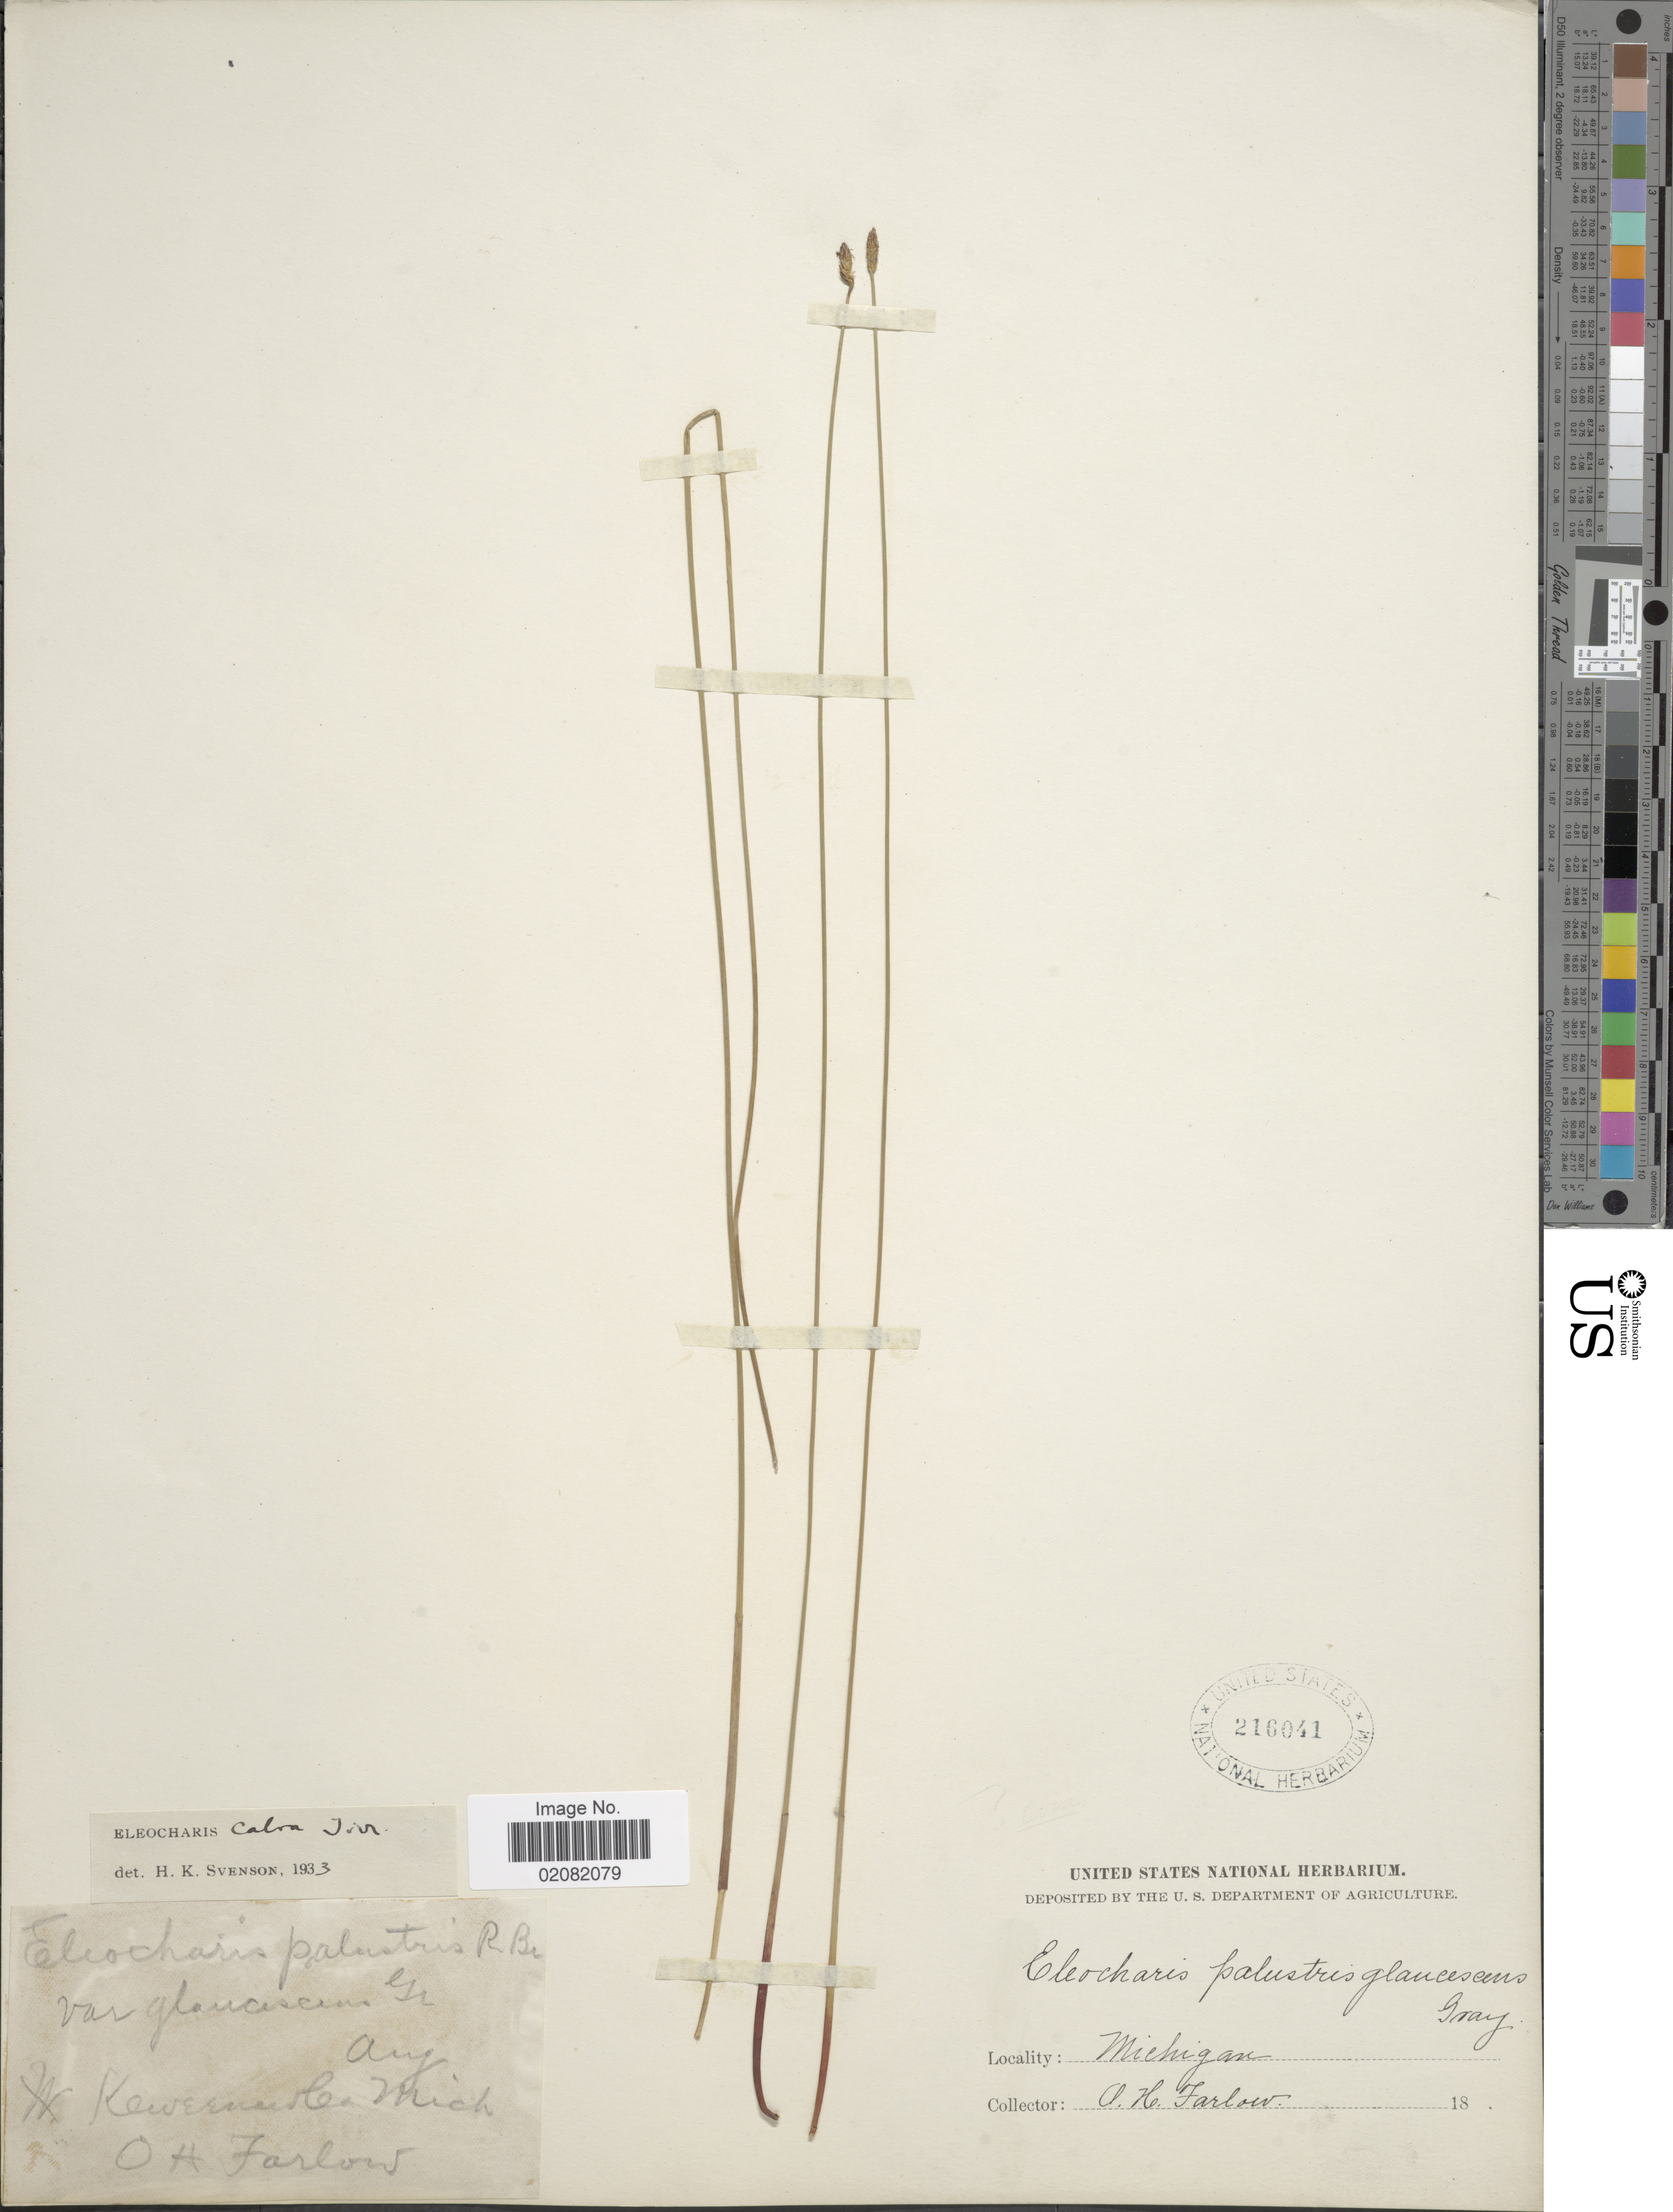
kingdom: Plantae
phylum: Tracheophyta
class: Liliopsida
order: Poales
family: Cyperaceae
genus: Eleocharis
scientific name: Eleocharis erythropoda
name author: Steud.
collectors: O. Farlow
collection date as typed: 18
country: United States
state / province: Michigan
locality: Keweena Co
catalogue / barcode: US 216041